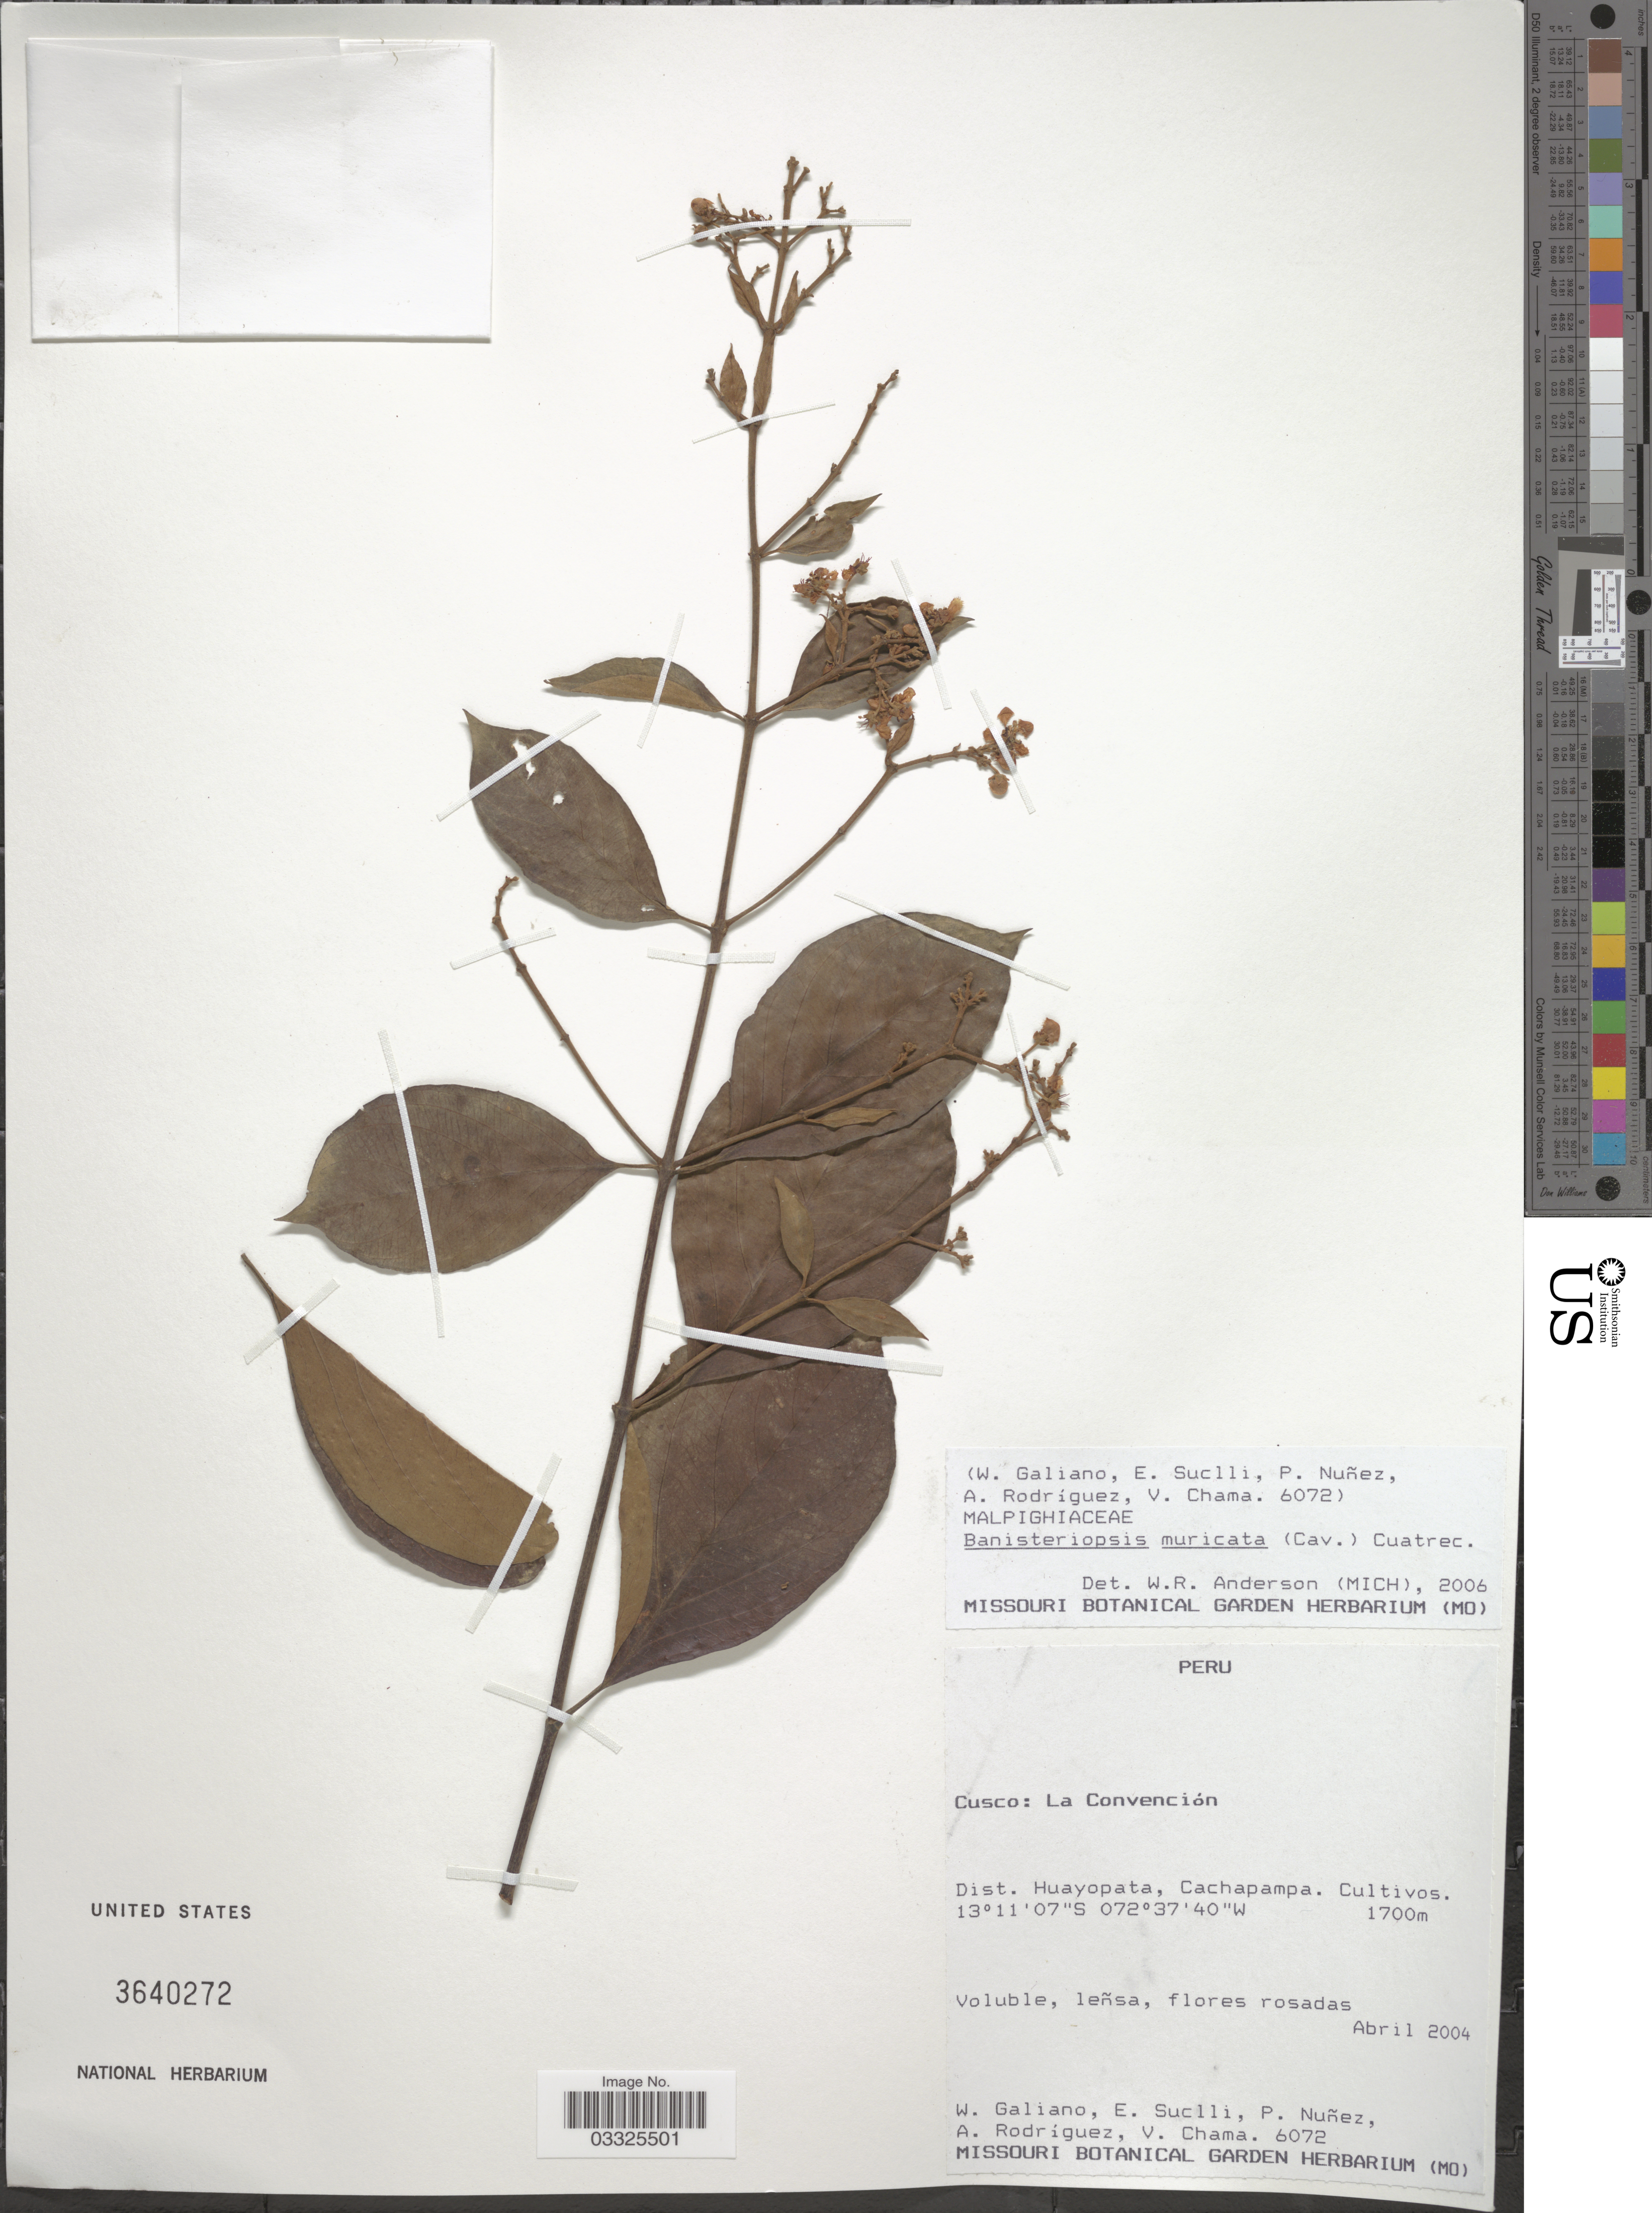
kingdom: Plantae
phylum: Tracheophyta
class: Magnoliopsida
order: Malpighiales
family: Malpighiaceae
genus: Banisteriopsis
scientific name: Banisteriopsis muricata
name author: (Cav.) Cuatrec.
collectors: W. Galiano, E. Suclli, P. Nuñez V., A. Rodríguez & V. Chama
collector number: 6072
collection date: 2004-04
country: Peru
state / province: Cusco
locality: La Convención, Dist. Huayopata, Cachapampa.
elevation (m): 1700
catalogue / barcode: US 3640272